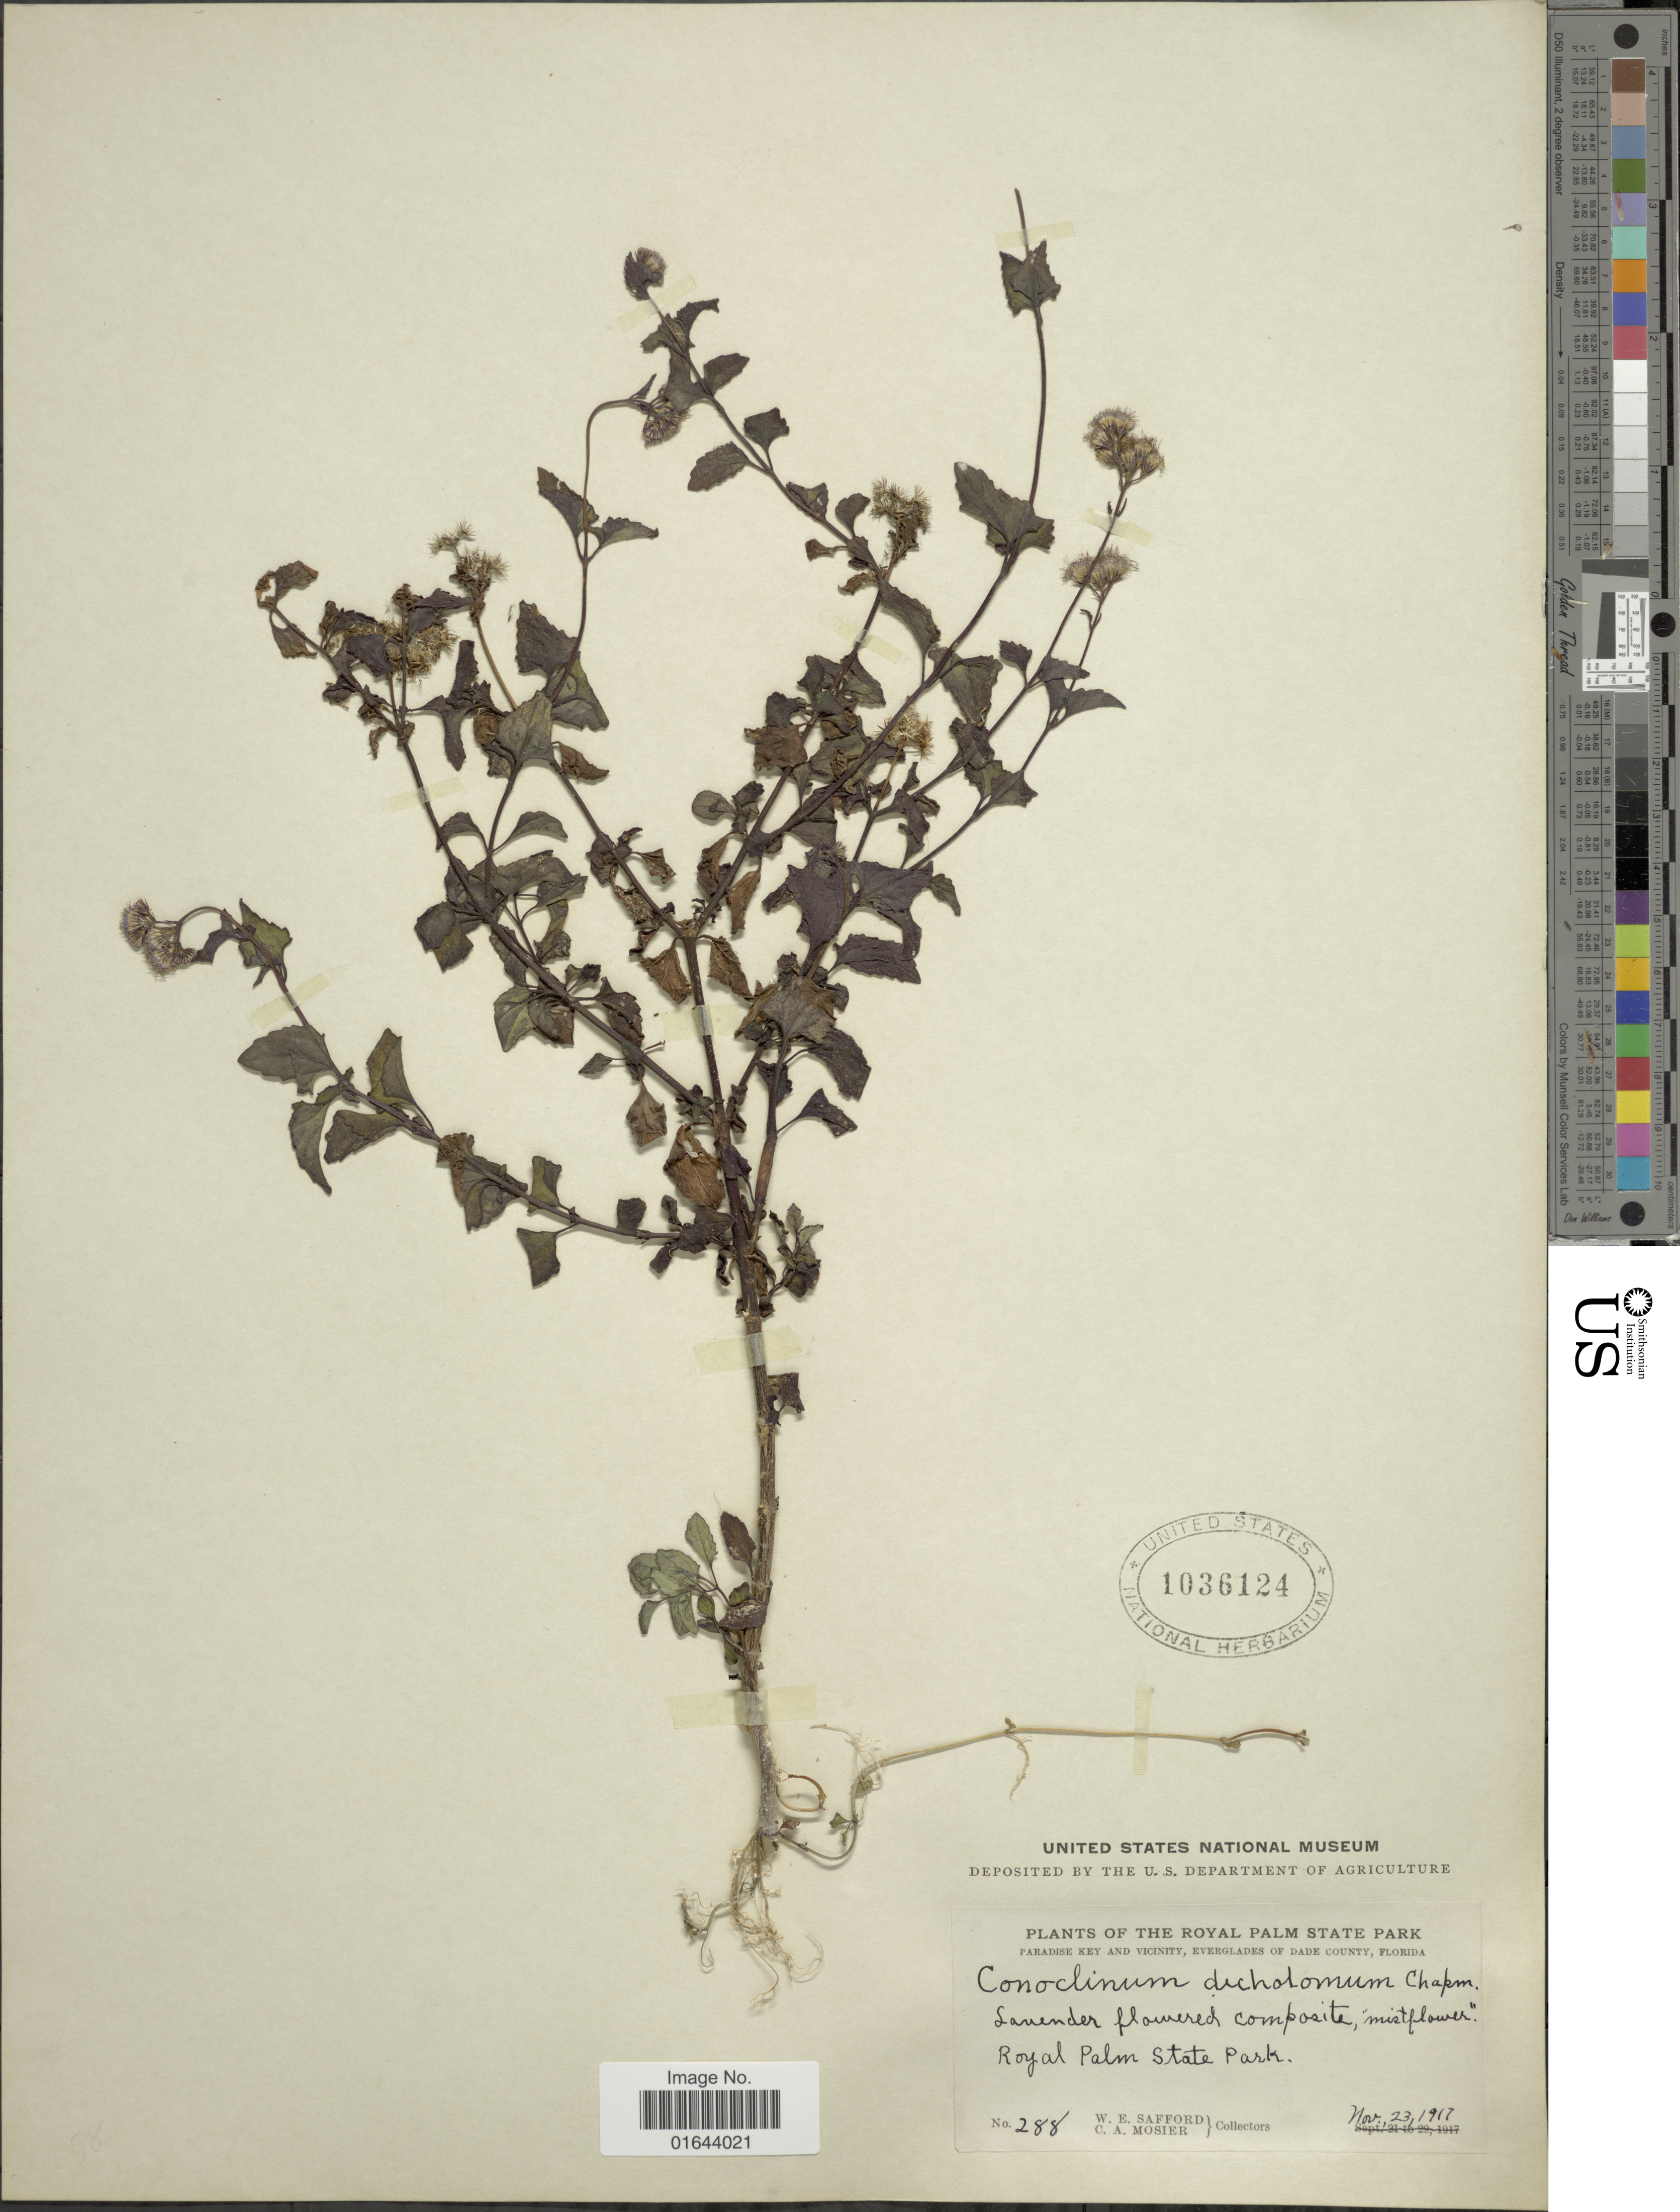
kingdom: Plantae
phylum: Tracheophyta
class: Magnoliopsida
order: Asterales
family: Asteraceae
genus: Conoclinium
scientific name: Conoclinium coelestinum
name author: (L.) DC.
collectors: W. E. Safford & C. A. Mosier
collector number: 288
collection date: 1917-11-23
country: United States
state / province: Florida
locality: Royal Palm State Park. Paradise Key and Vicinity, Everglades of Dade County, Florida.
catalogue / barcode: US 1036124